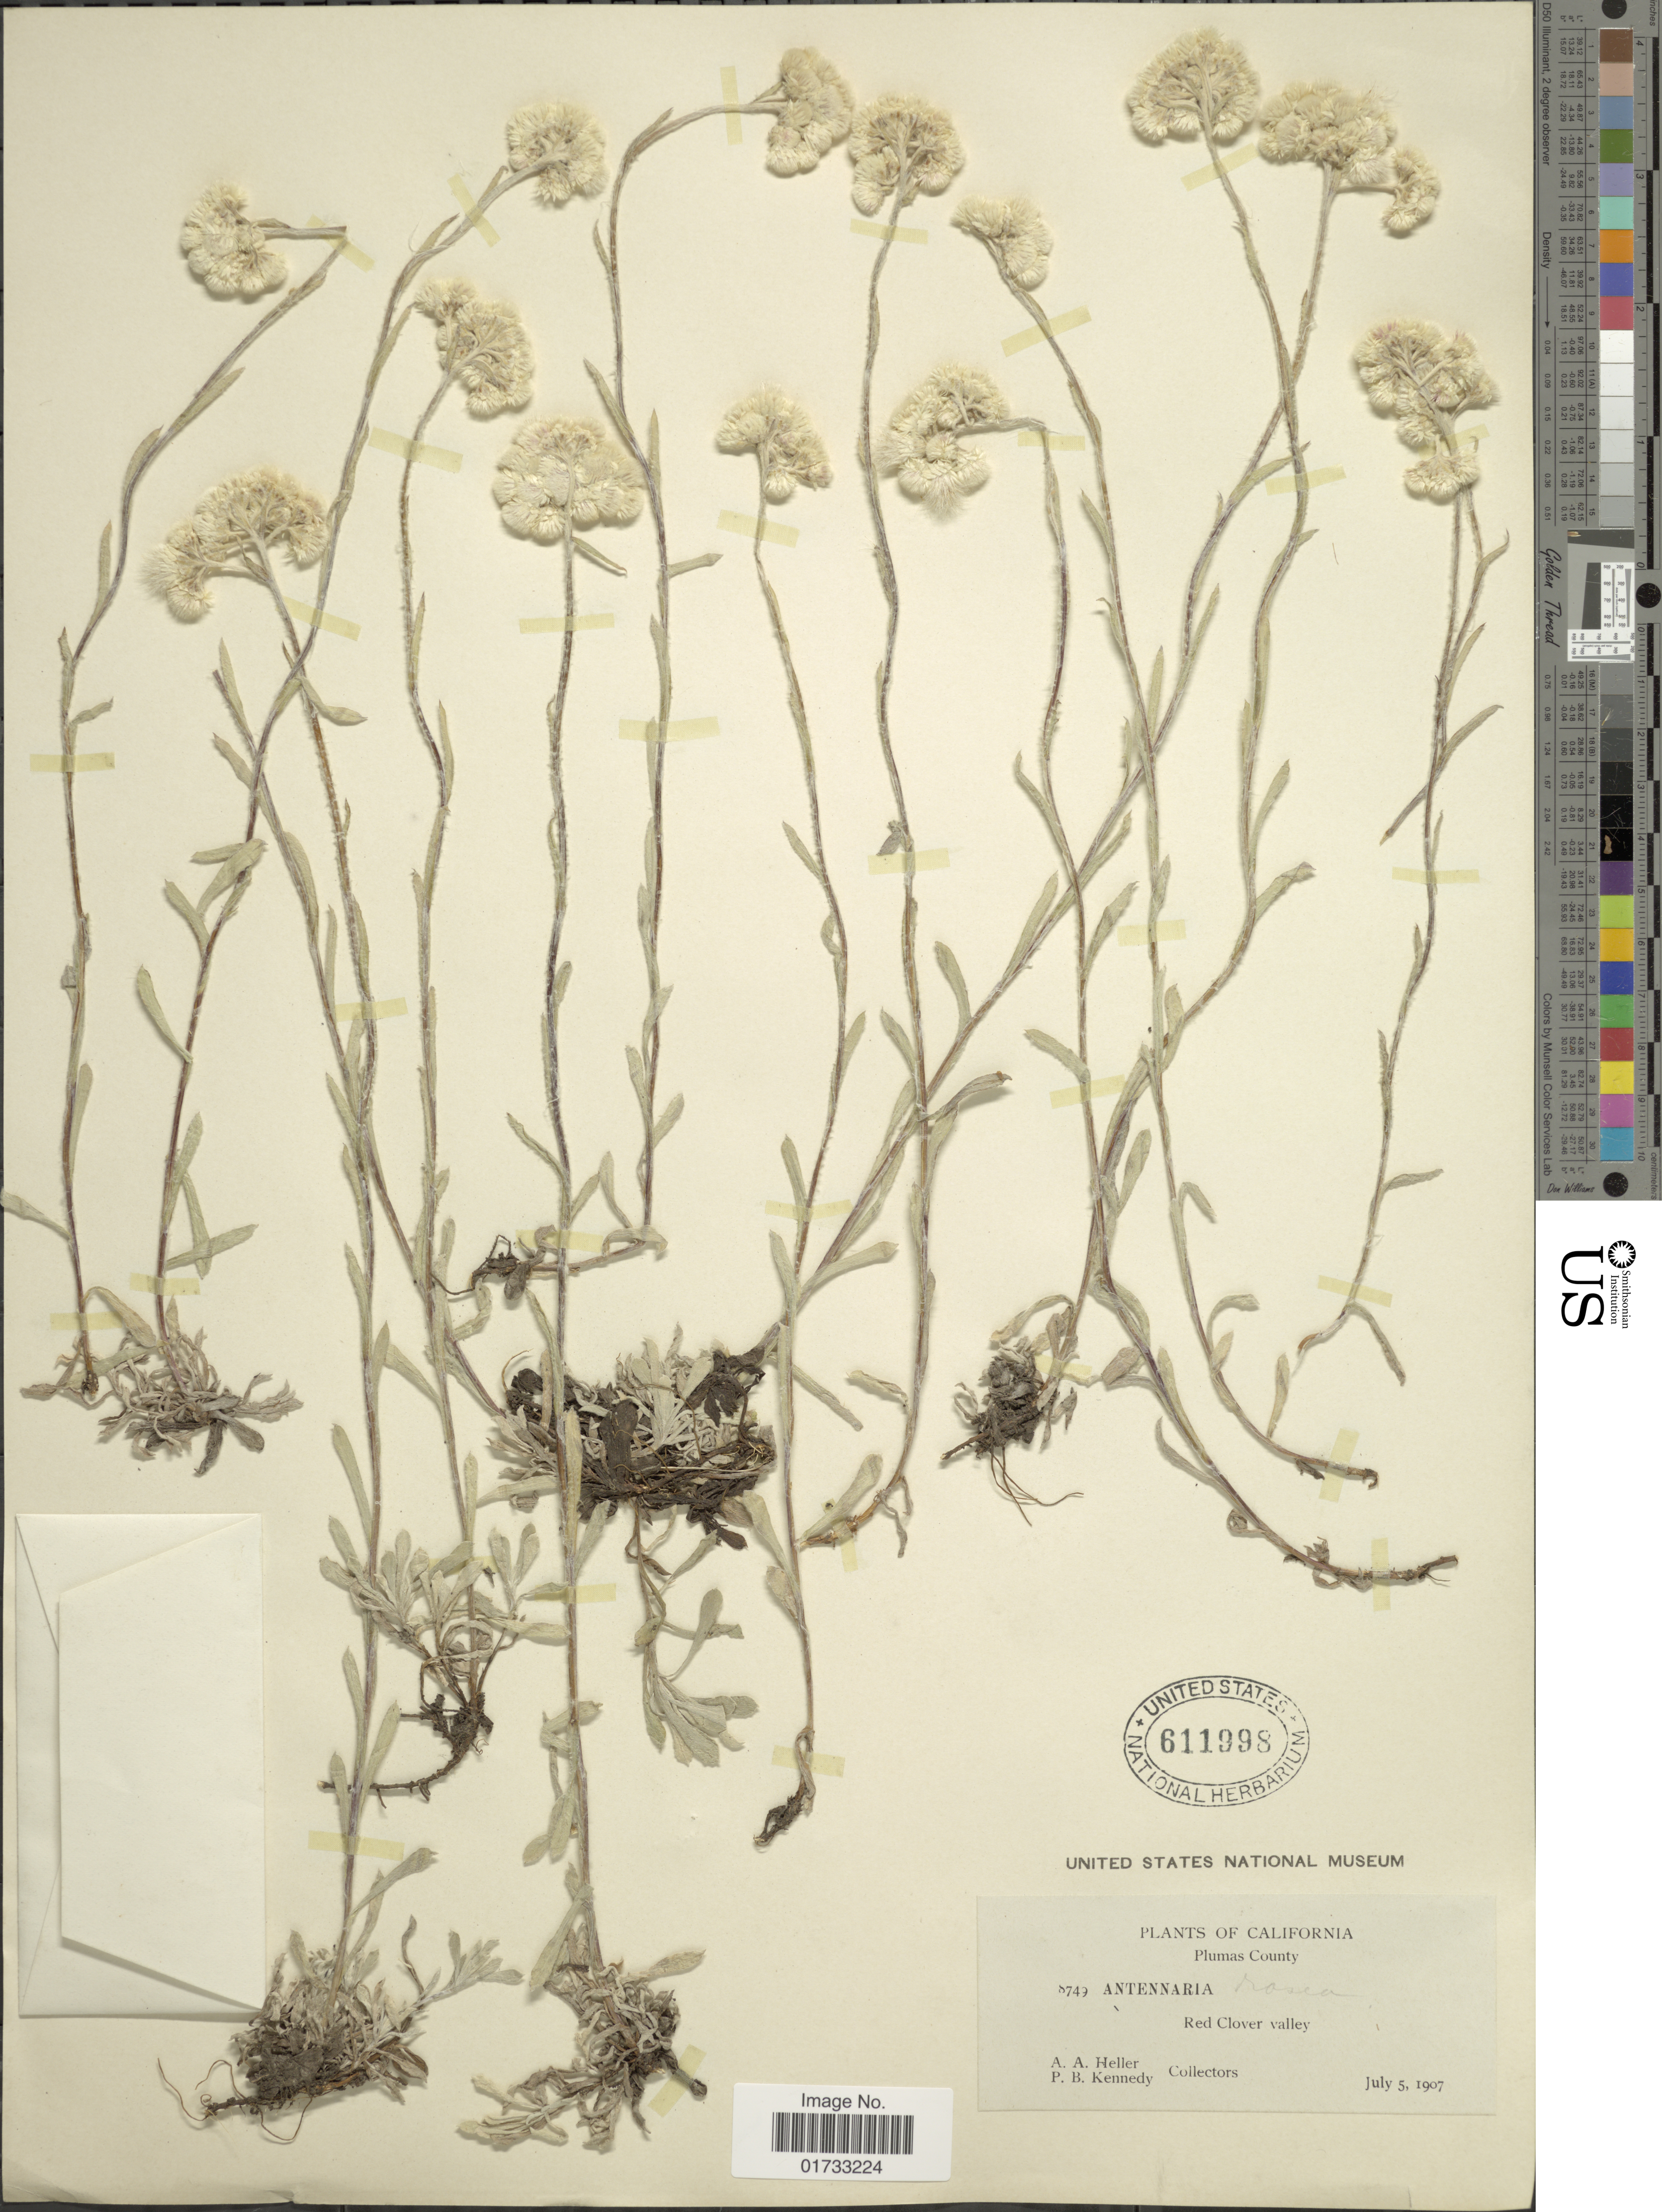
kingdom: Plantae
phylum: Tracheophyta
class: Magnoliopsida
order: Asterales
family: Asteraceae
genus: Antennaria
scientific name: Antennaria rosea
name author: Greene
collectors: A. A. Heller & P. B. Kennedy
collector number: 8749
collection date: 1907-07-05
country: United States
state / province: California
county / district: Plumas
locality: Plumas County, Red Clover valley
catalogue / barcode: US 611998